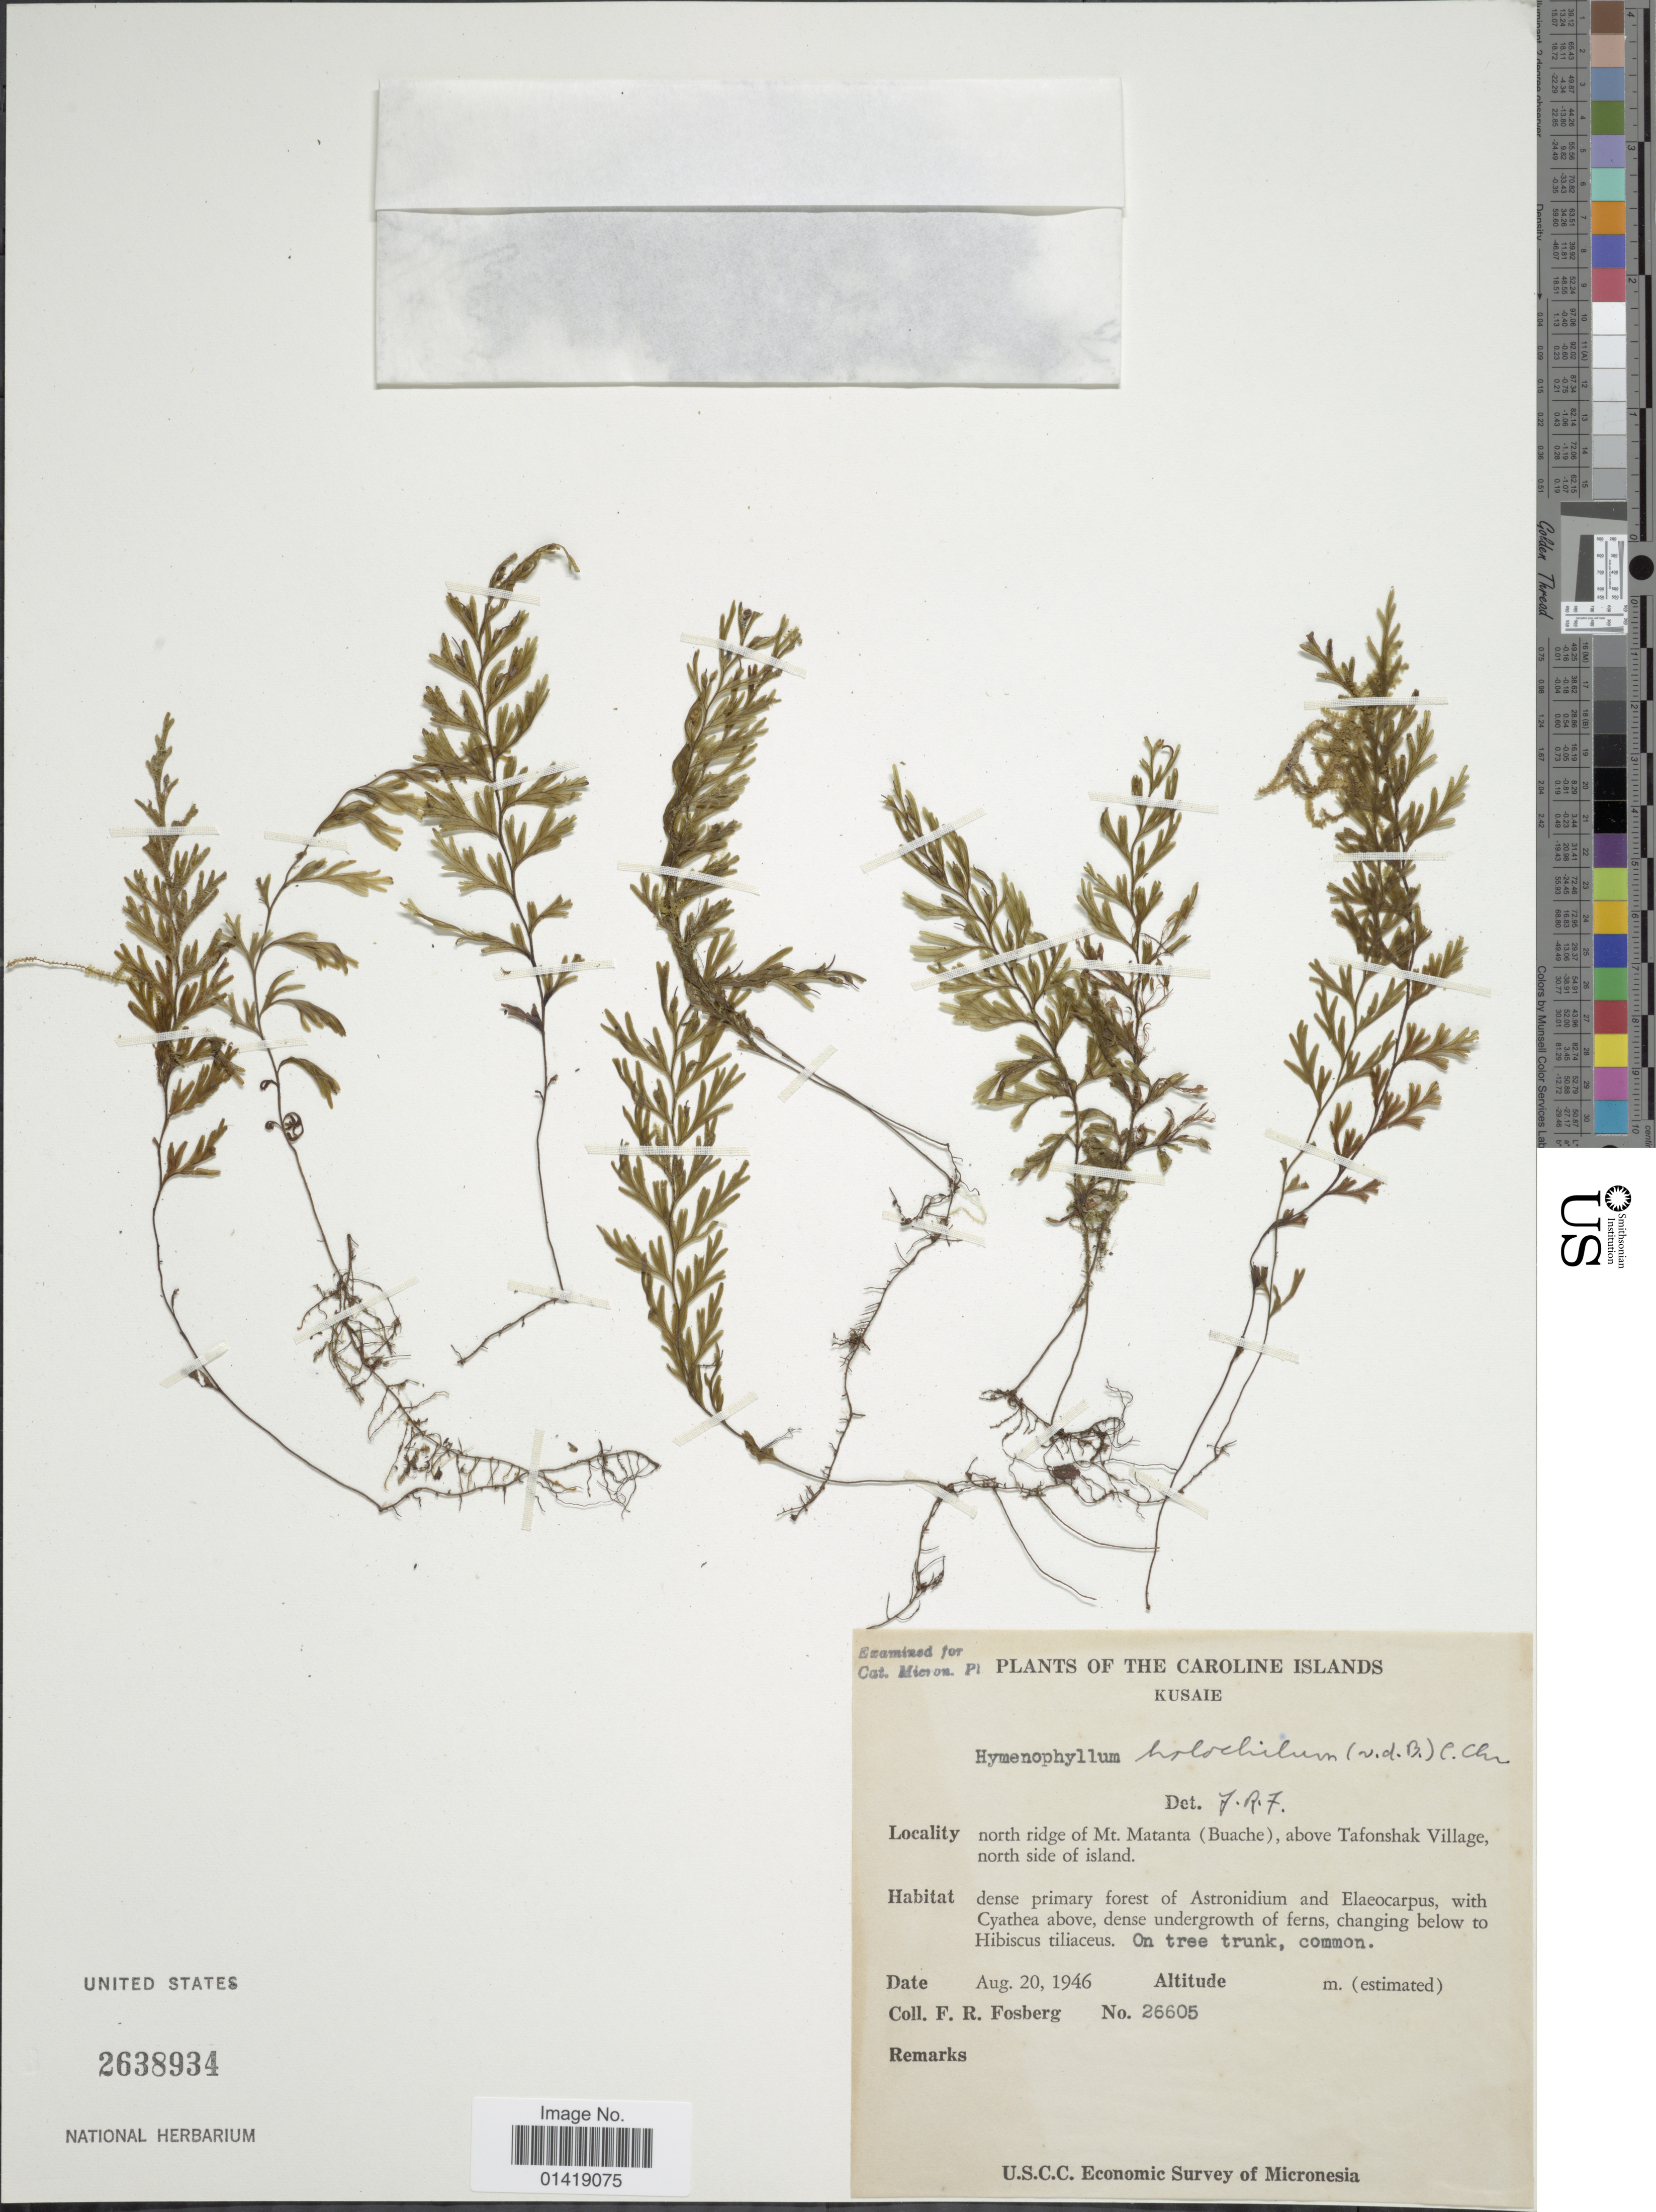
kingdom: Plantae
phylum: Tracheophyta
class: Polypodiopsida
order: Hymenophyllales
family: Hymenophyllaceae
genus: Hymenophyllum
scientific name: Hymenophyllum involucratum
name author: Copel.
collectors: F. R. Fosberg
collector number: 26605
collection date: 1946-08-20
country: Micronesia, Federated States of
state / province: Kosrae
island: Kosrae [Kusaie]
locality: The Caroline Islands Kusaie north ridge of Mt. Matanta Buache above Tafonshak village north side of island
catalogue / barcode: US 2638934